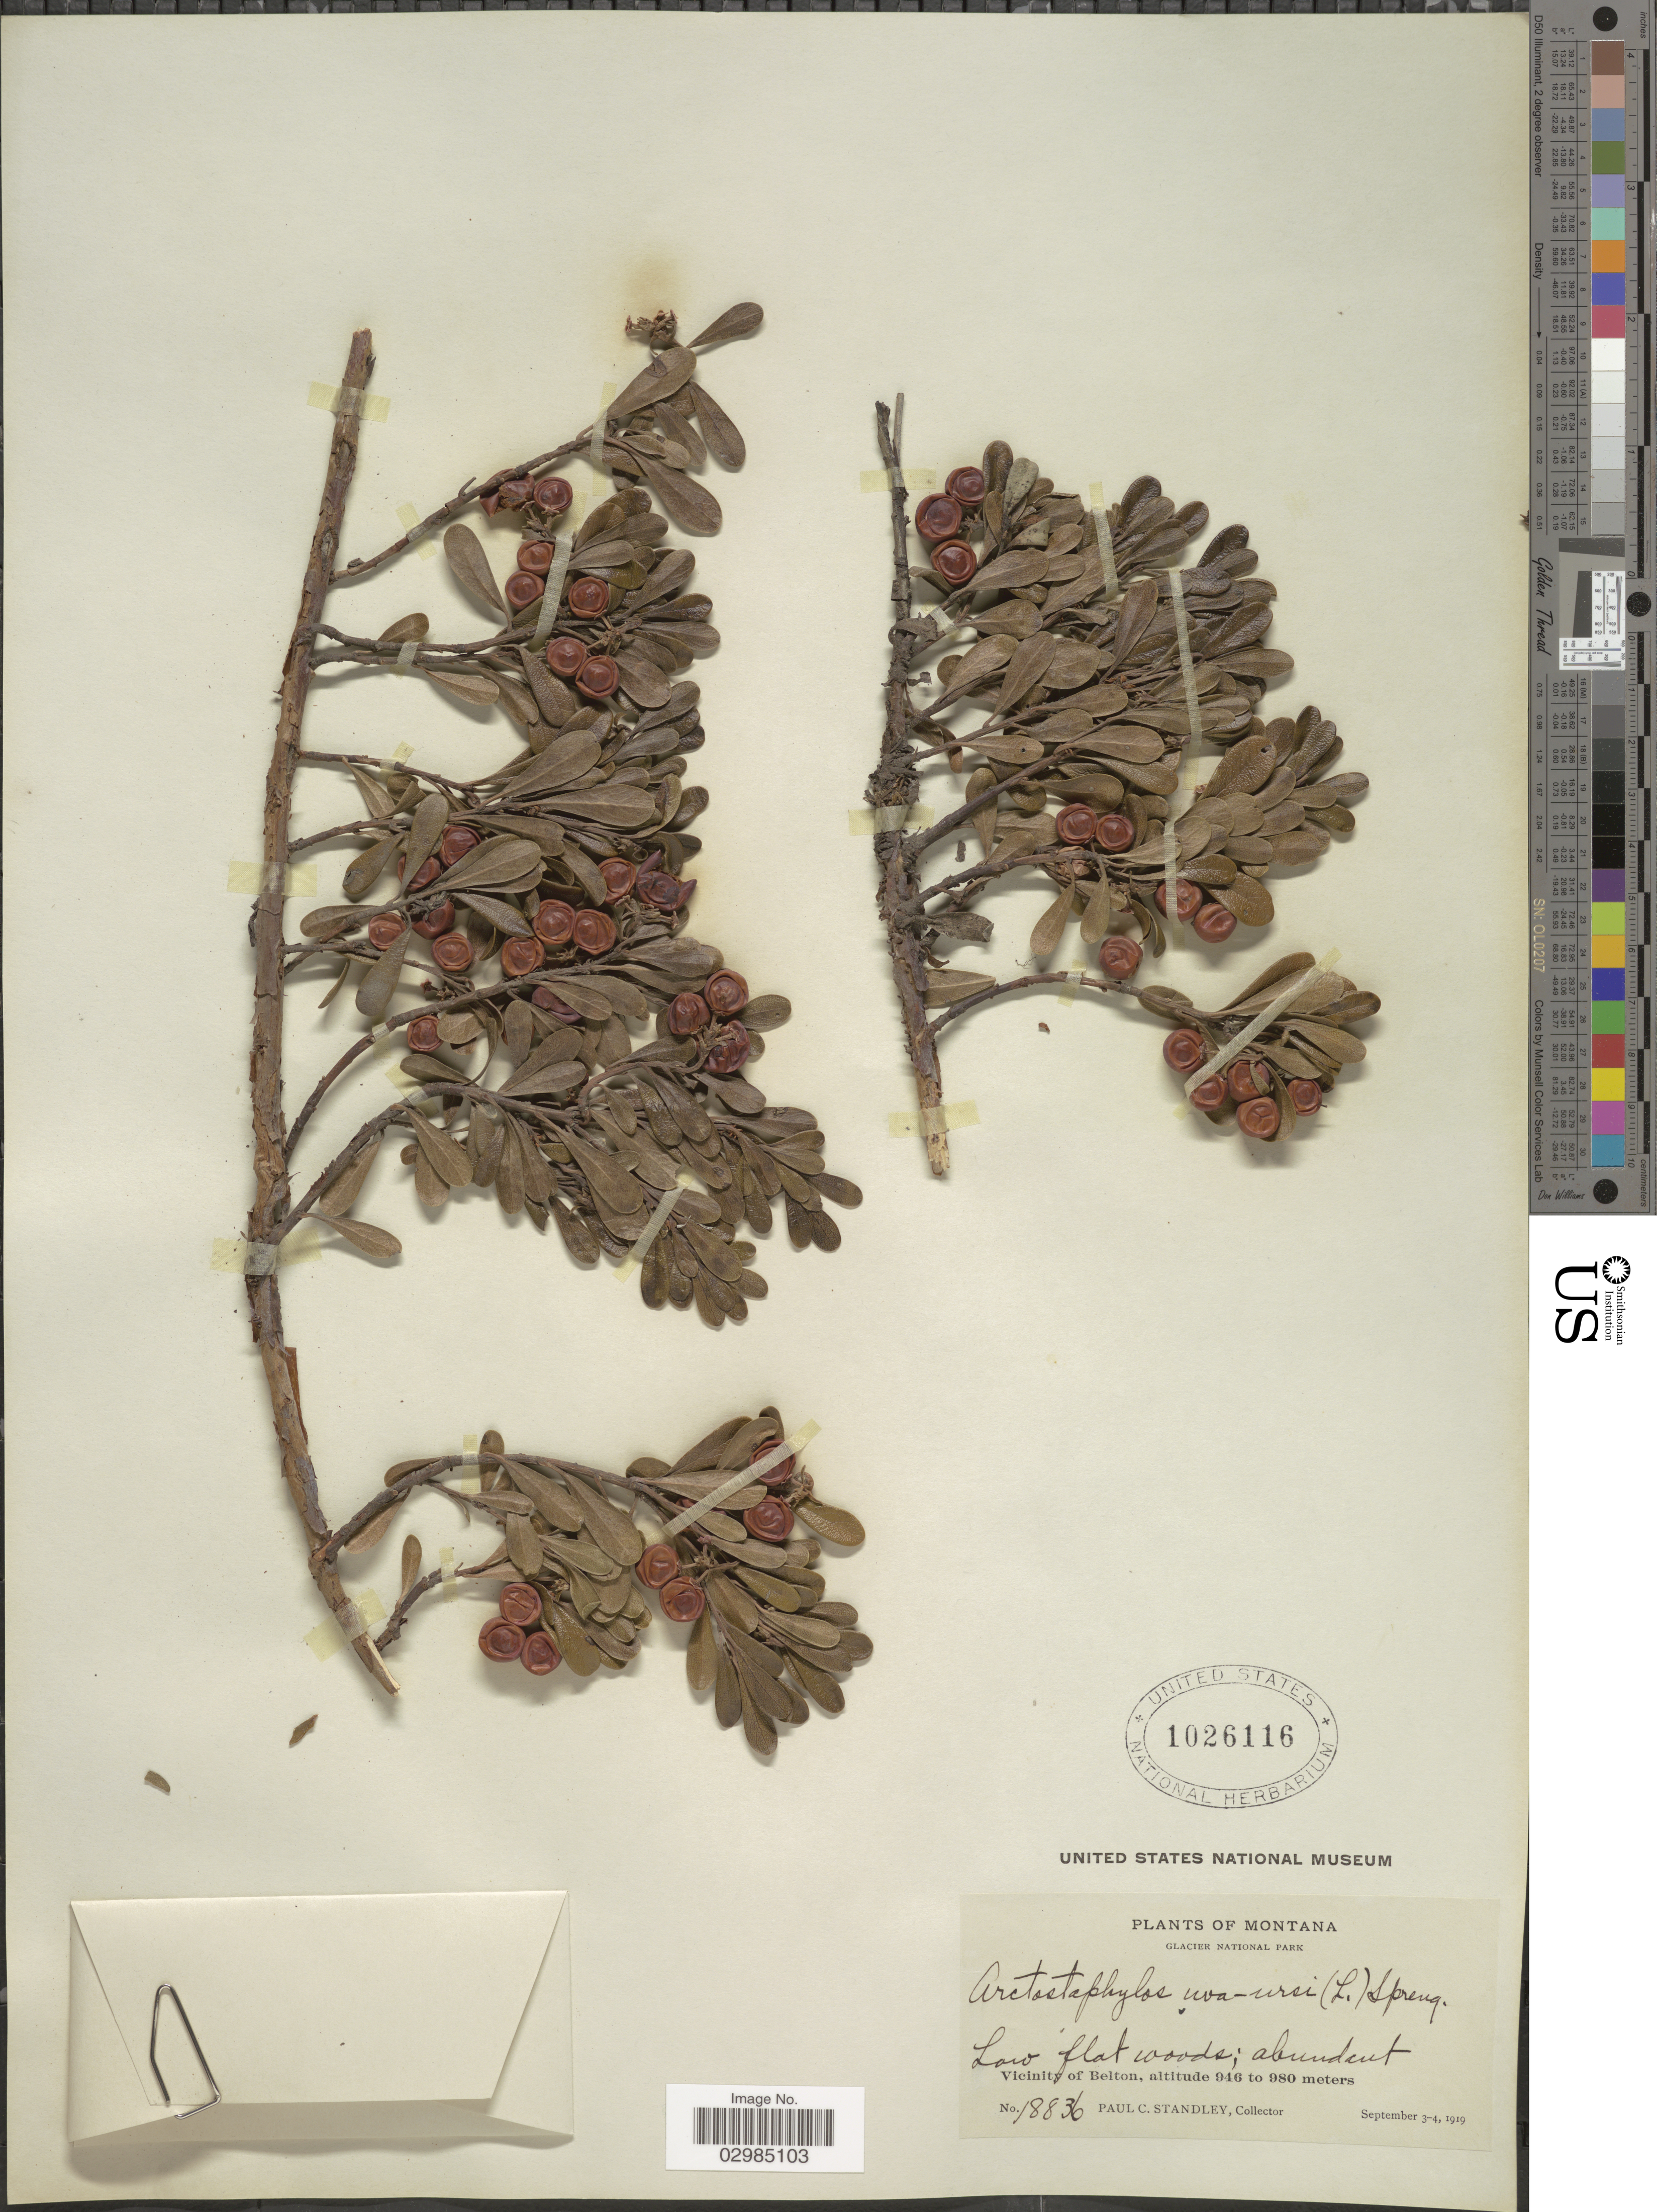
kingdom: Plantae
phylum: Tracheophyta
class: Magnoliopsida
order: Ericales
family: Ericaceae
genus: Arctostaphylos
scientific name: Arctostaphylos uva-ursi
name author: (L.) Spreng.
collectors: P. C. Standley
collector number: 18836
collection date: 1919-09-03/1919-09-04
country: United States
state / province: Montana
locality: Glacier National Park. Vicinity of Belton.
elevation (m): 946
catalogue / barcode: US 1026116